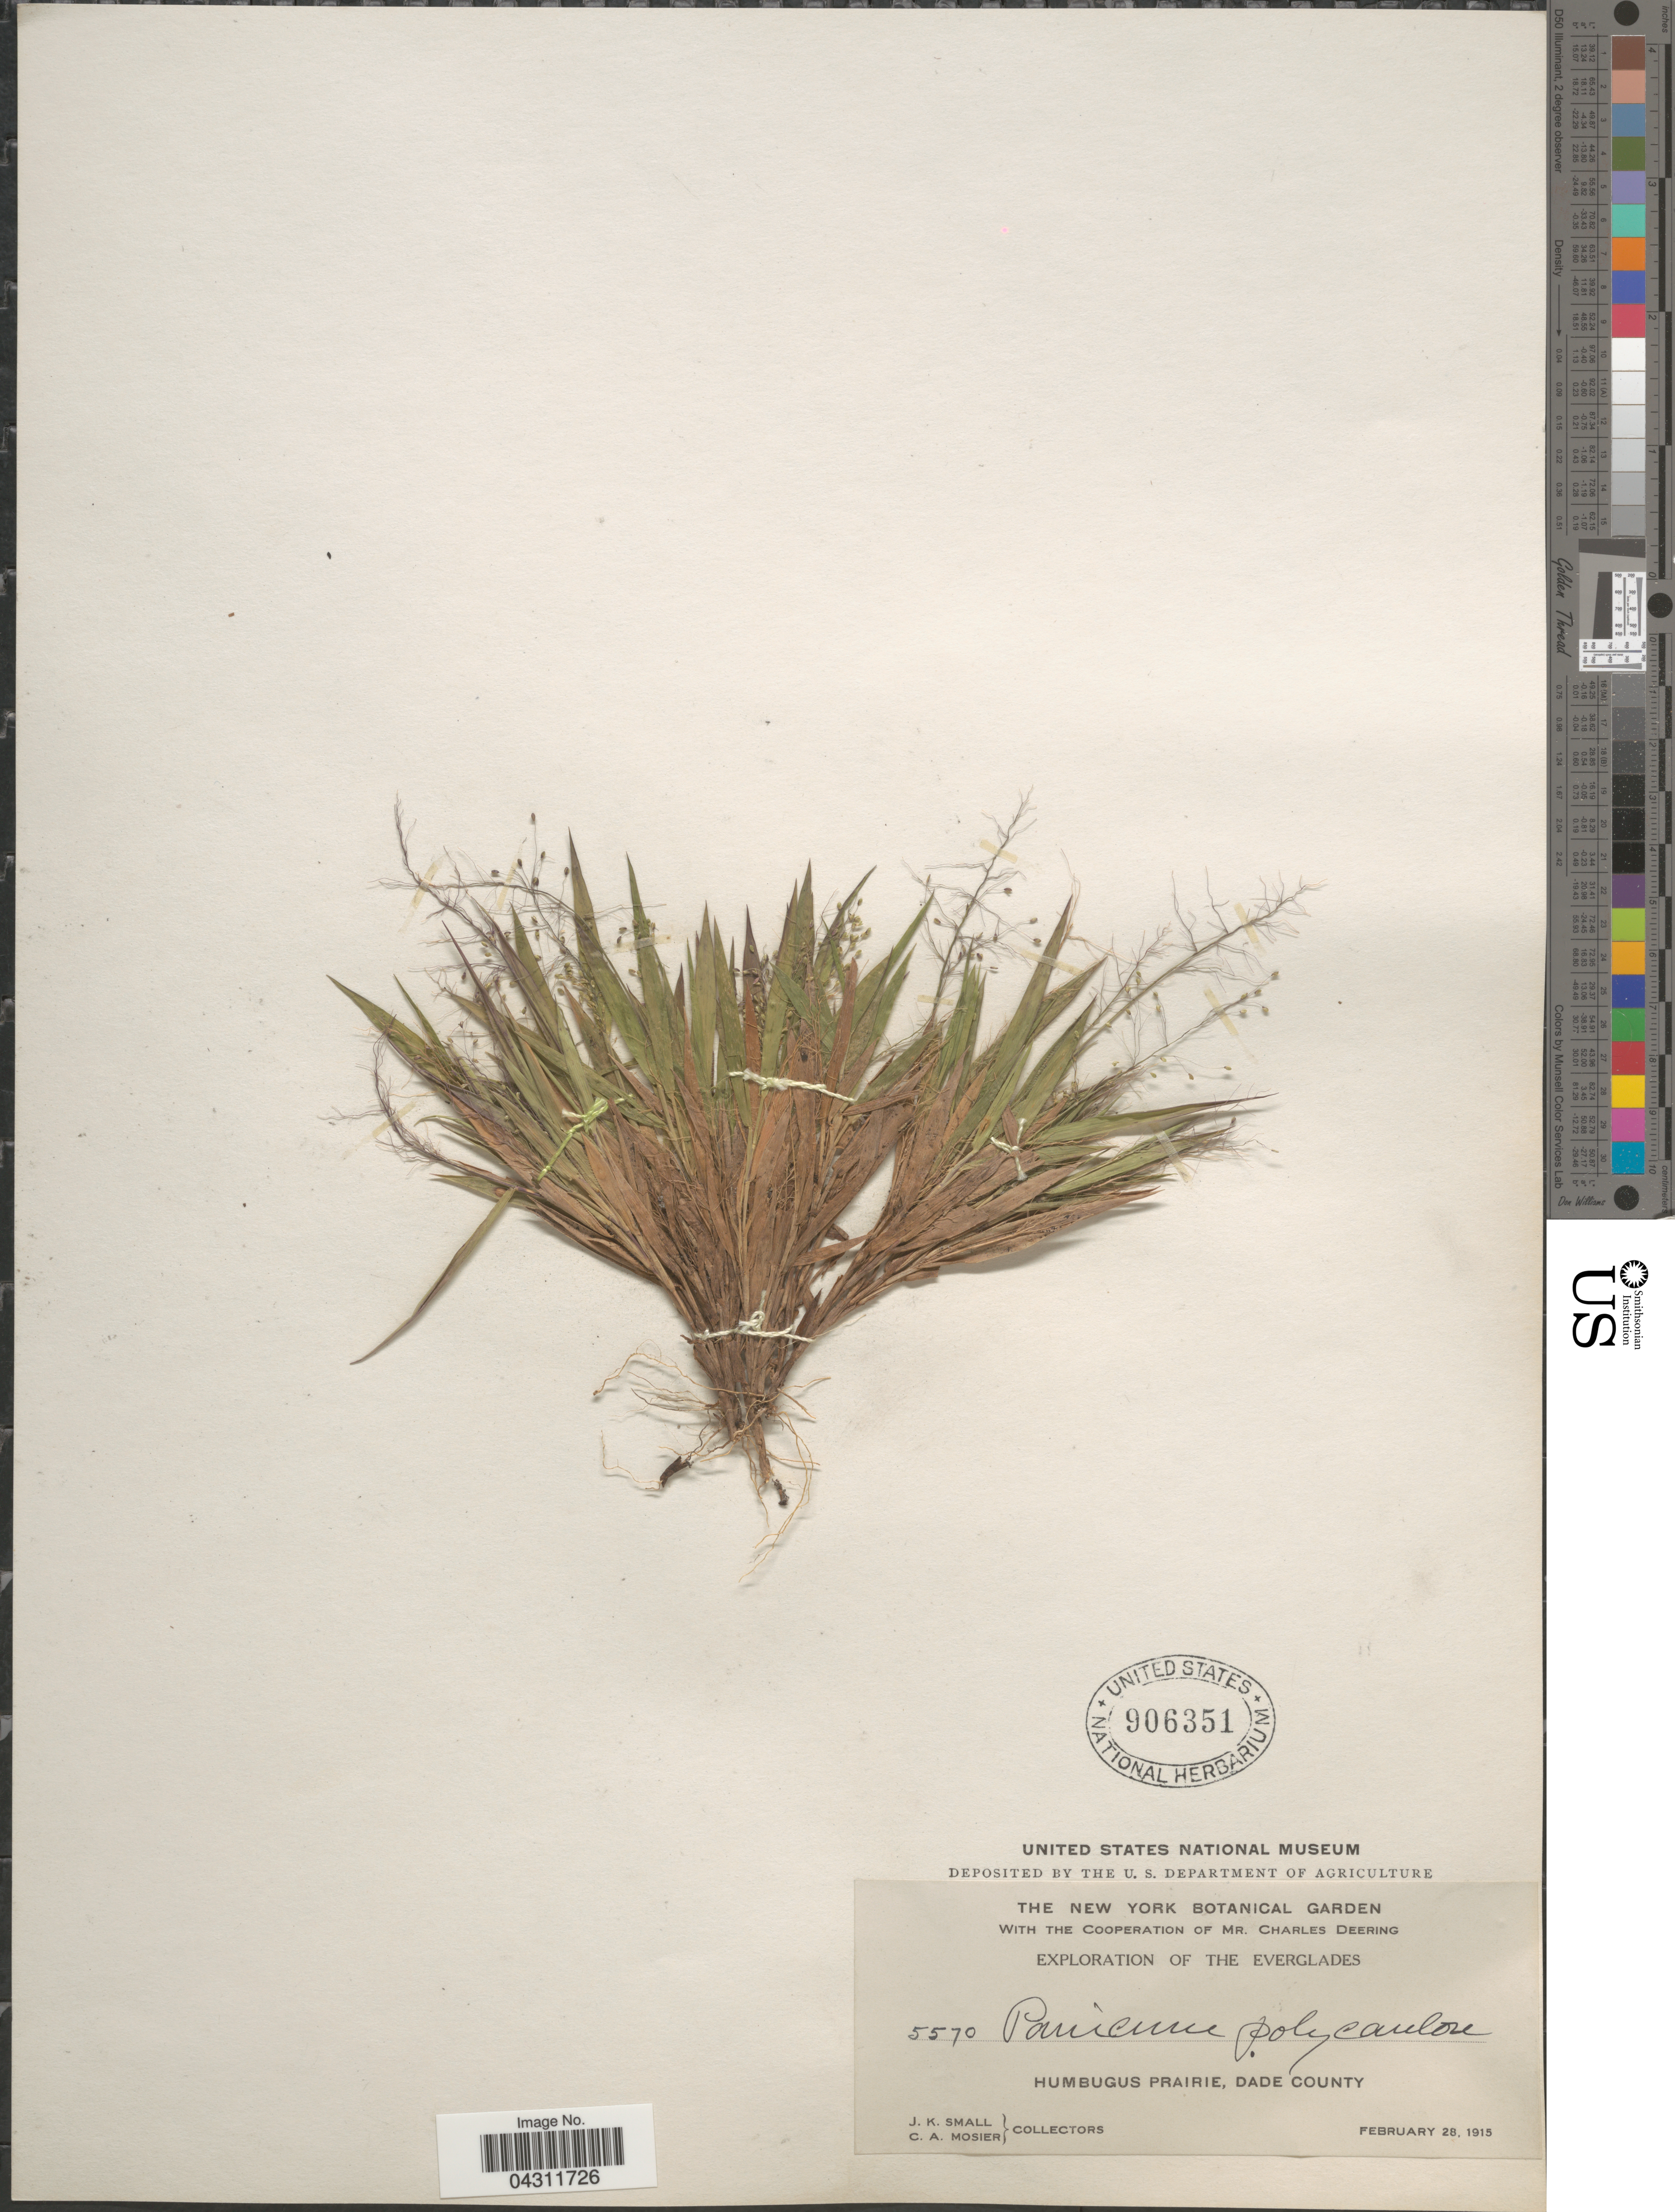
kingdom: Plantae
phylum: Tracheophyta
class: Liliopsida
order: Poales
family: Poaceae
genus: Dichanthelium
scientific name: Dichanthelium strigosum var. glabrescens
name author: (Griseb.) Freckmann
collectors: J. K. Small & C. A. Mosier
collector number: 5570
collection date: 1915-02-28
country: United States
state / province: Florida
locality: Exploration of The Everglades. Humbugus Prairie, Dade County.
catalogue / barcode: US 906351